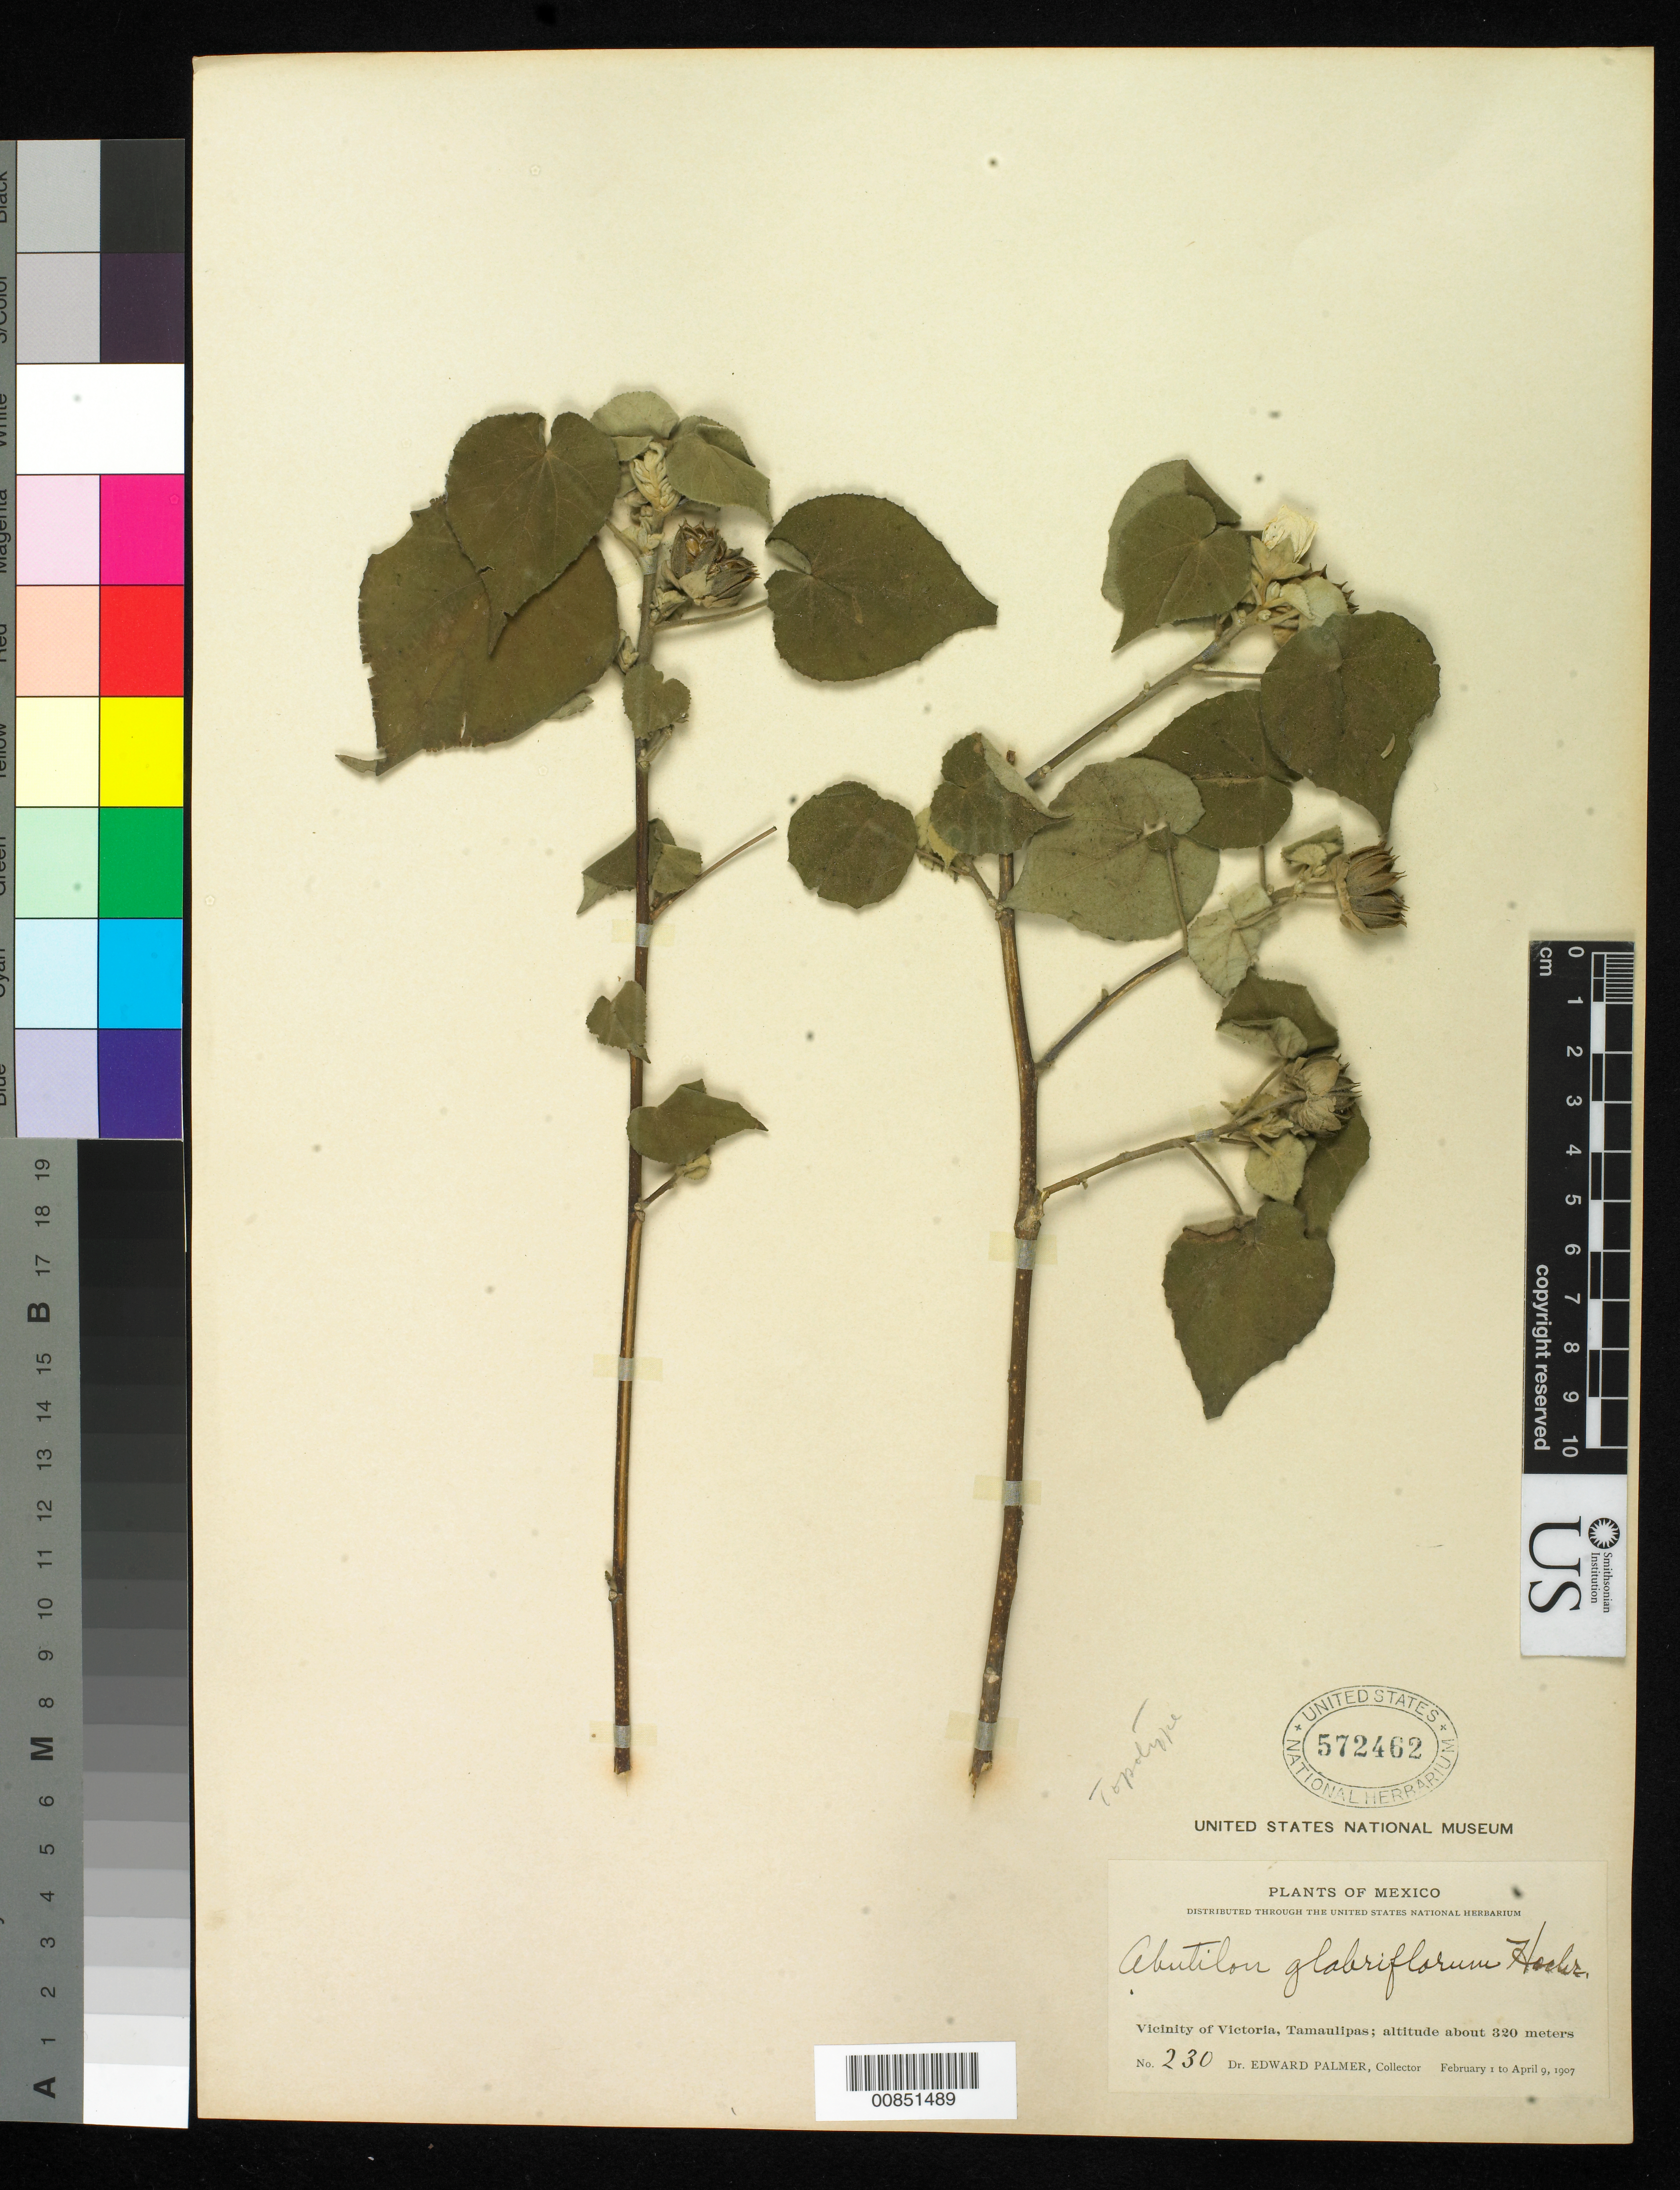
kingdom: Plantae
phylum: Tracheophyta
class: Magnoliopsida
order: Malvales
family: Malvaceae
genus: Abutilon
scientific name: Abutilon glabriflorum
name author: Hochr.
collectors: E. Palmer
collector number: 230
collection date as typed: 01 Feb 1907 to 09 Apr 1907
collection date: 1907-02-01/1907-04-09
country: Mexico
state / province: Tamaulipas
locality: Vicinity of Victoria.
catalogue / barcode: US 572462